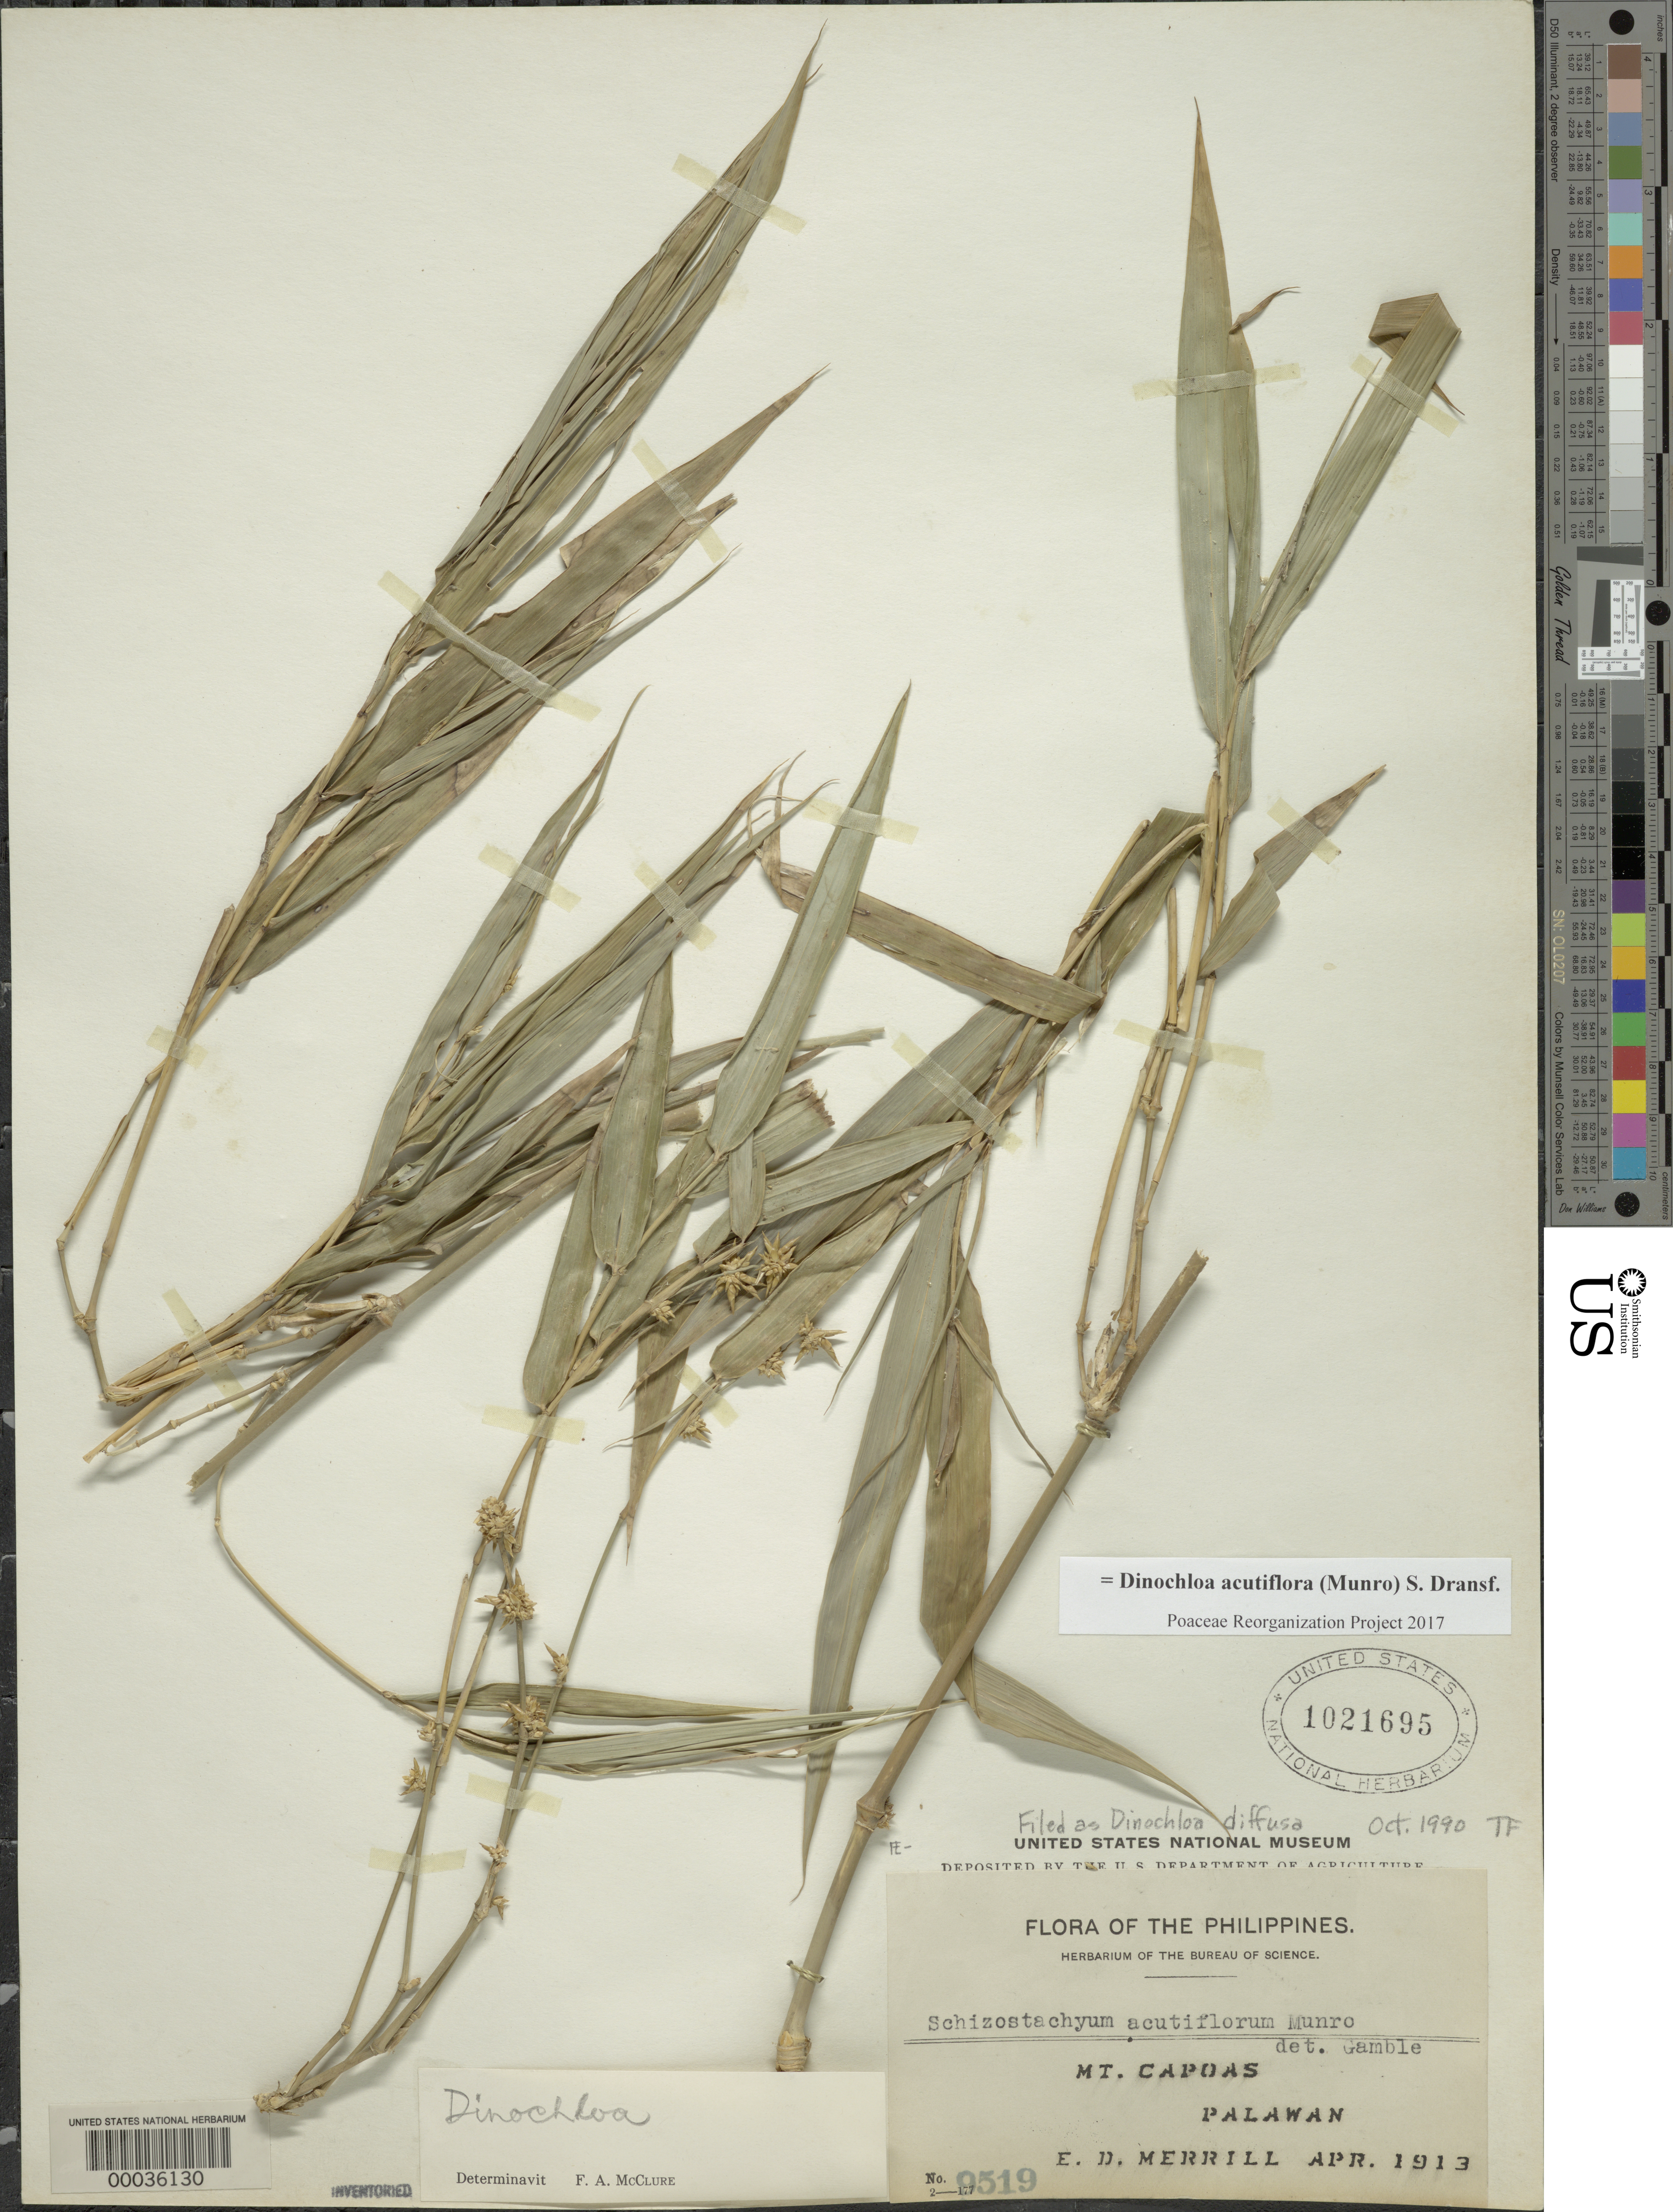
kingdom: Plantae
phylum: Tracheophyta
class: Liliopsida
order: Poales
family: Poaceae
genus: Dinochloa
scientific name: Dinochloa acutiflora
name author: (Munro) Soenarko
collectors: E. D. Merrill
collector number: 9519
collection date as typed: Apr 1913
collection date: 1913-04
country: Philippines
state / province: Mimaropa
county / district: Palawan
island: Palawan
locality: Mt. Capoas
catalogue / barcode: US 1021695